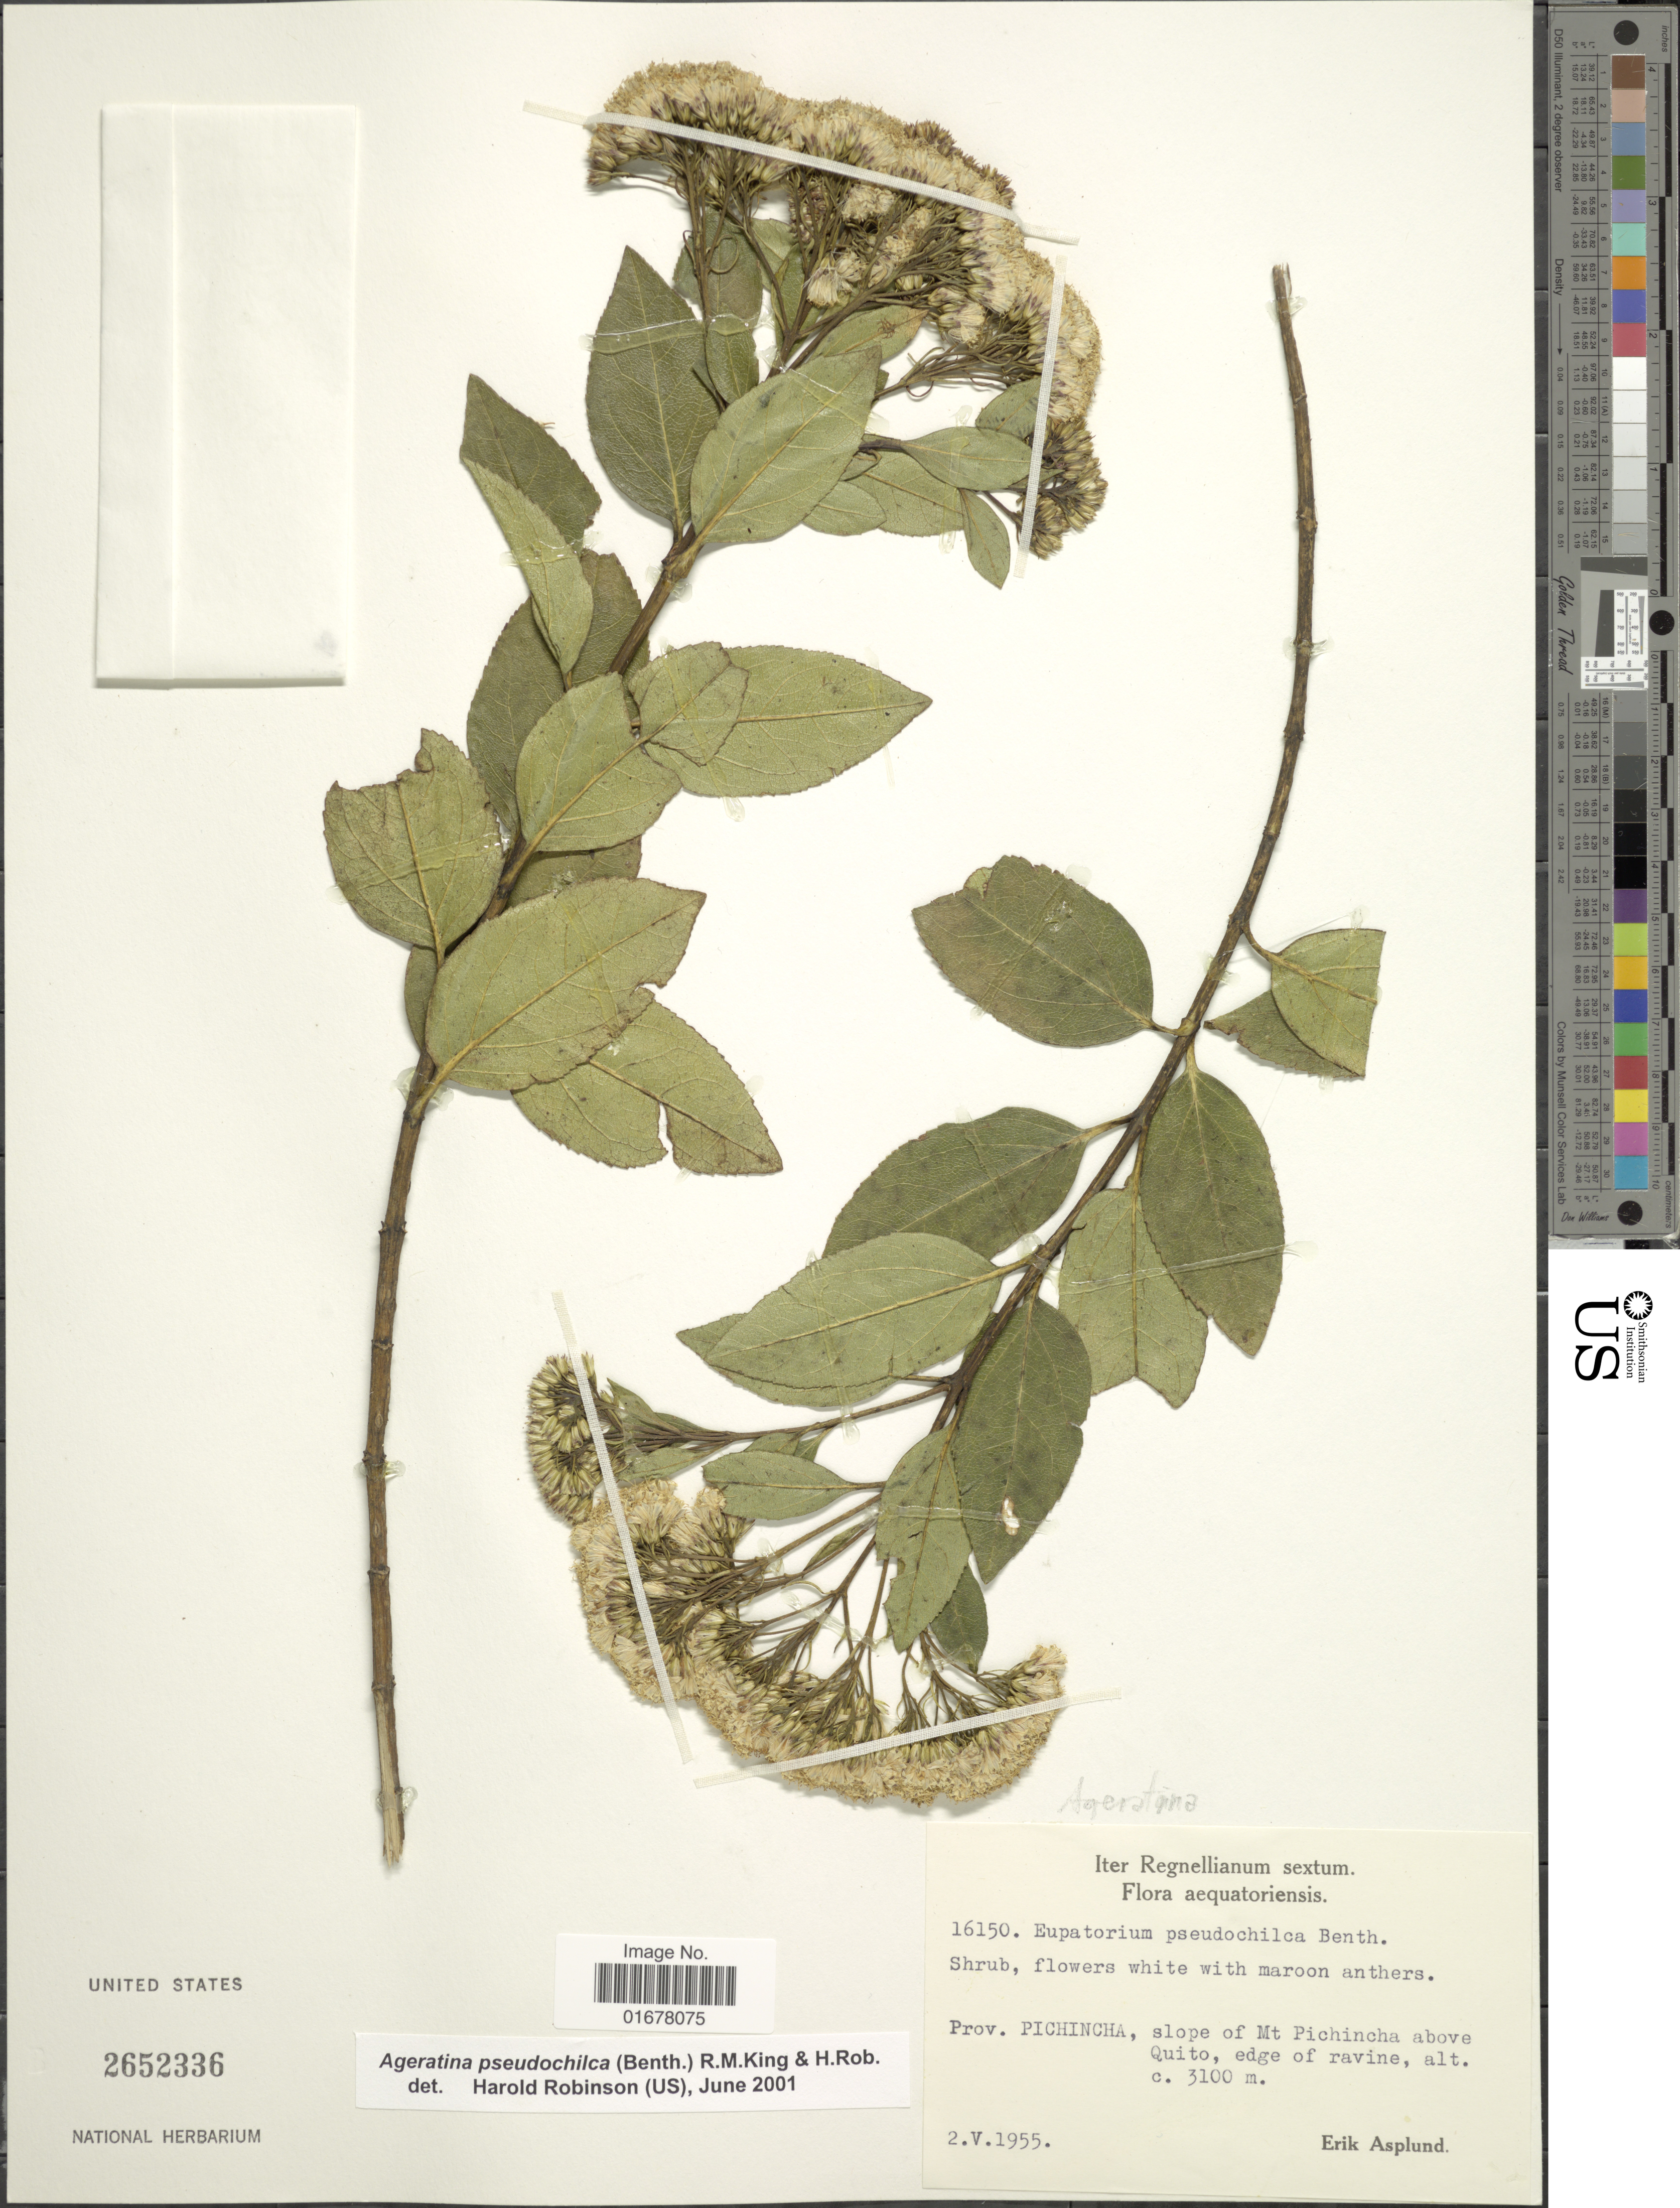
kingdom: Plantae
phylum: Tracheophyta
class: Magnoliopsida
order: Asterales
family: Asteraceae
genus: Ageratina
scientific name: Ageratina pseudochilca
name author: (Benth.) R.M. King & H. Rob.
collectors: E. Asplund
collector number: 16150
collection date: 1955-05-02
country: Ecuador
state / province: Pichincha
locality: Prov. Pichincha, slope of Mt Pichincha above Quito, edge of ravine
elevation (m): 3100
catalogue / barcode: US 2652336